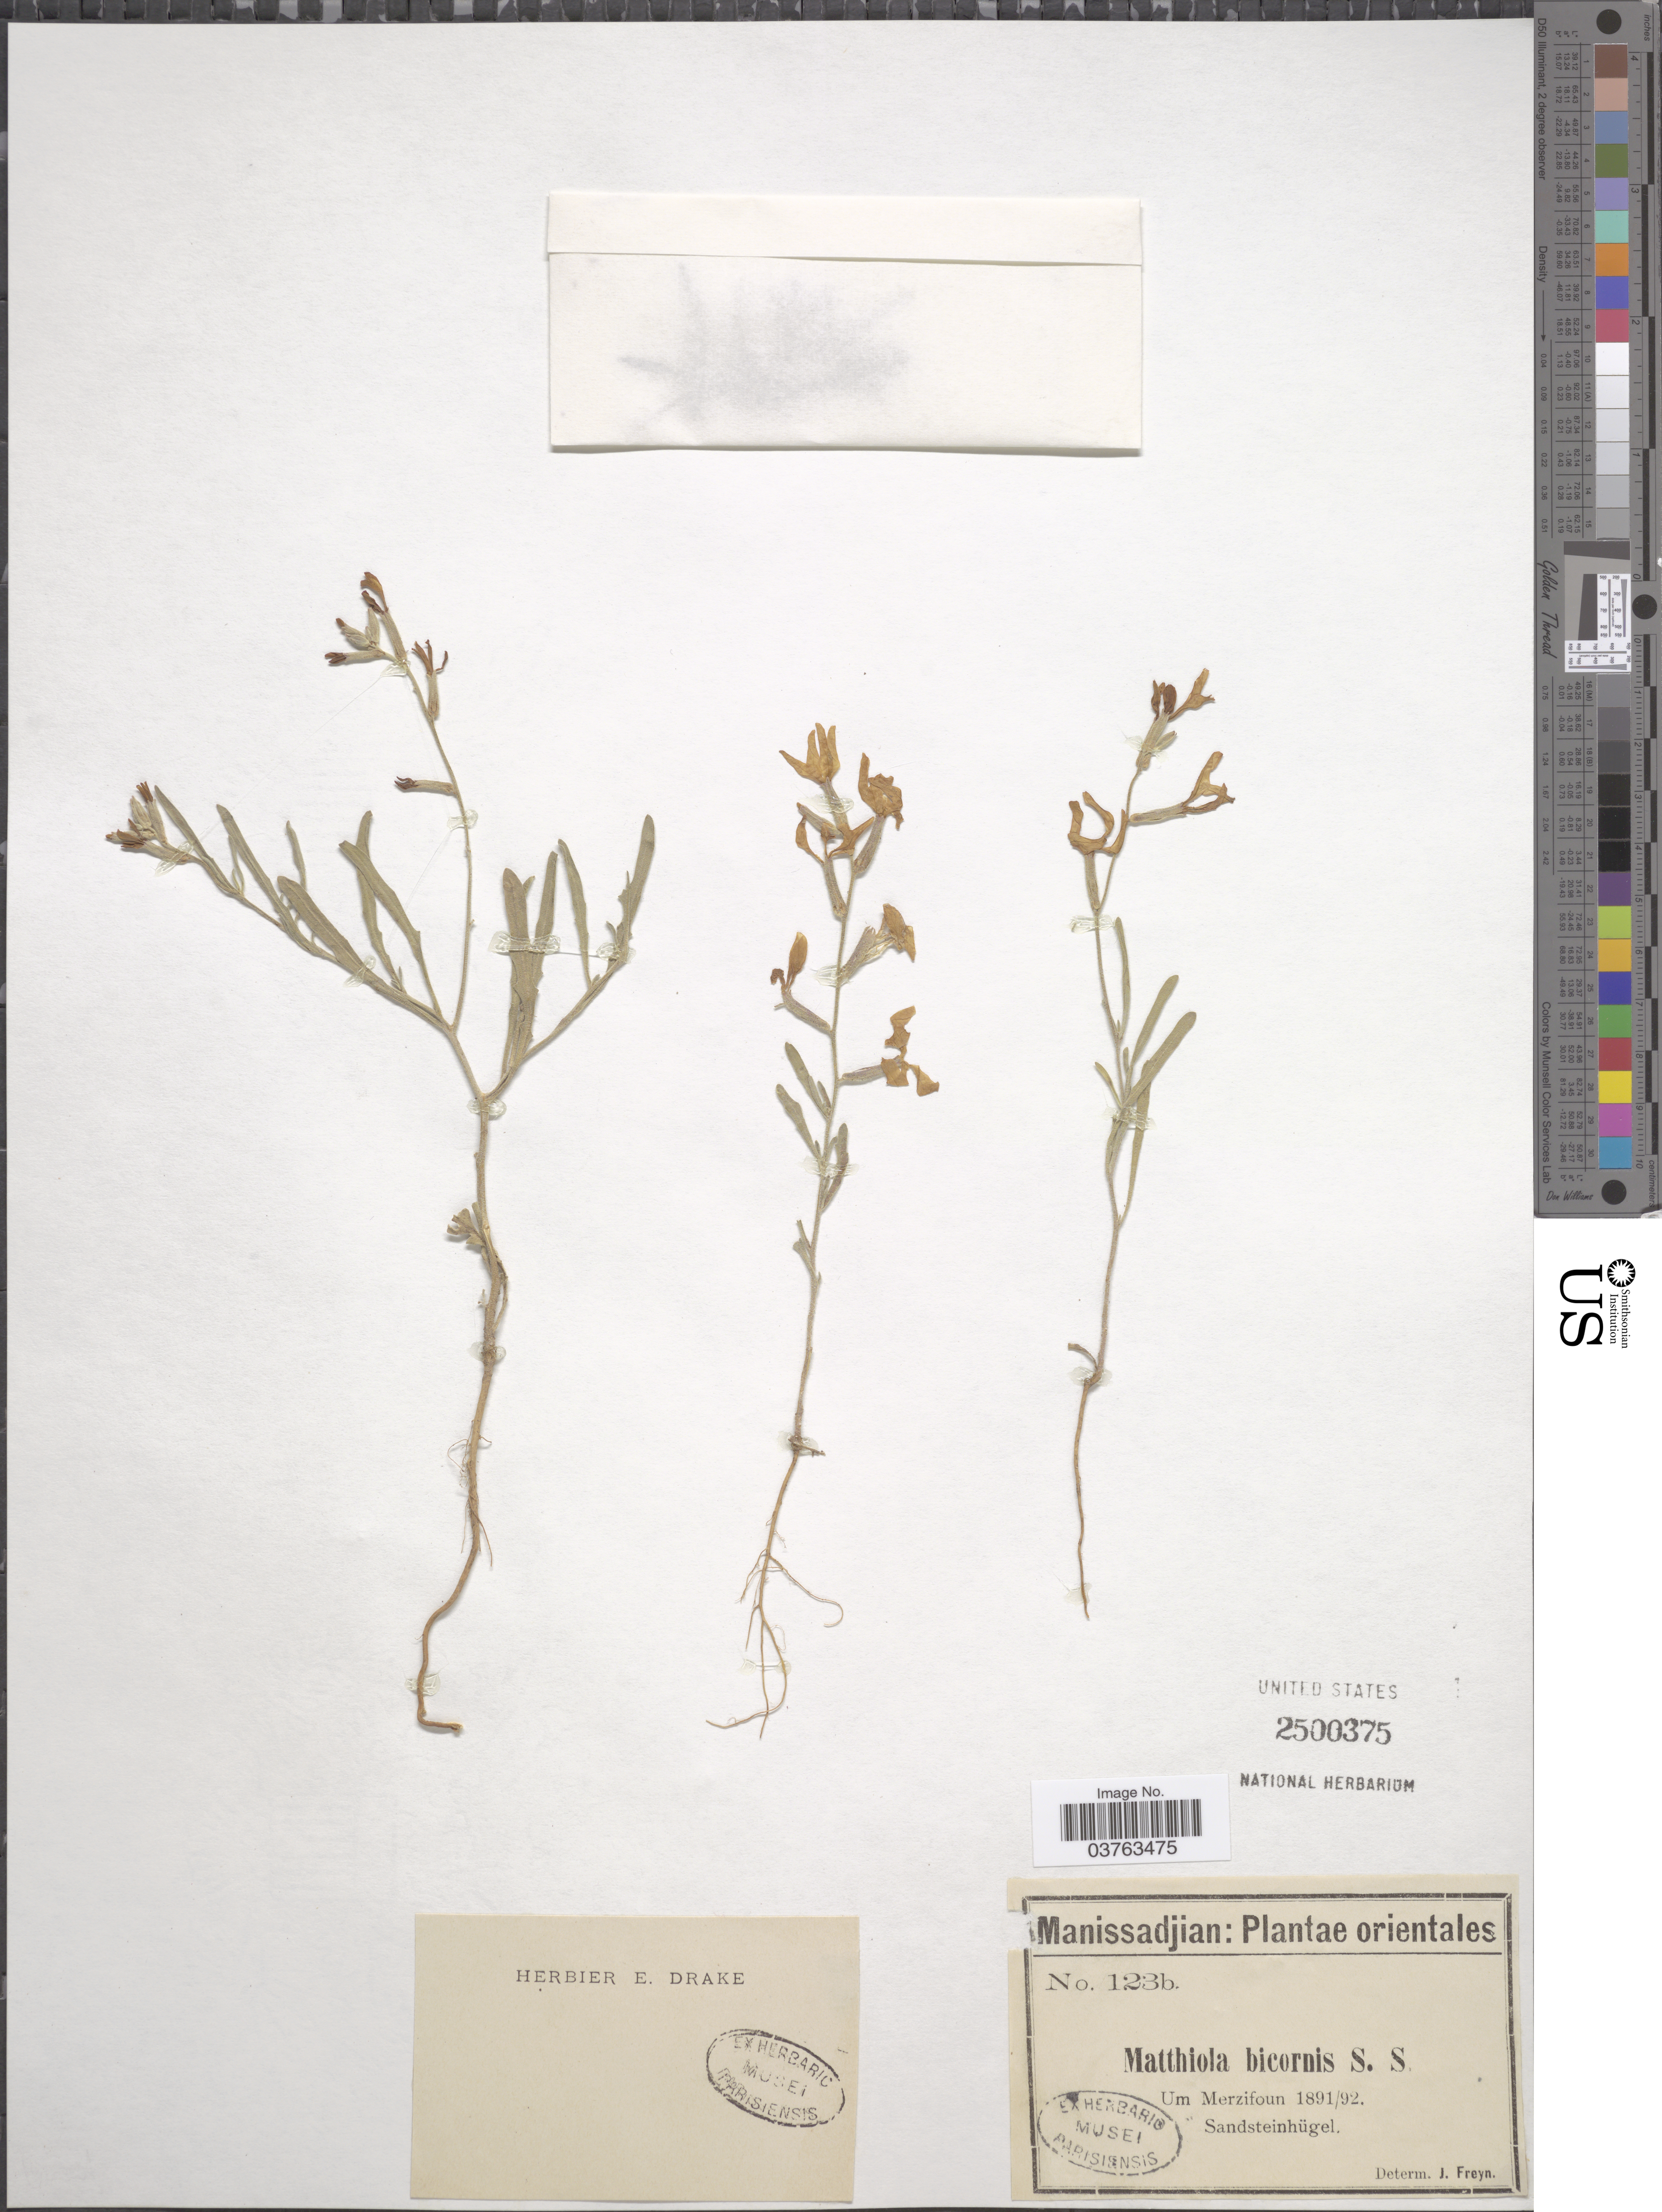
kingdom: Plantae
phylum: Tracheophyta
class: Magnoliopsida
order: Brassicales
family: Brassicaceae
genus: Matthiola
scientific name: Matthiola longipetala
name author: (Vent.) DC.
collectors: -. Manissadjian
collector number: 123b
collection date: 1891/1892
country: Turkey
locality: Orientales. Um Merzifoun, Sandsteinhügel.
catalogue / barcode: US 2500375